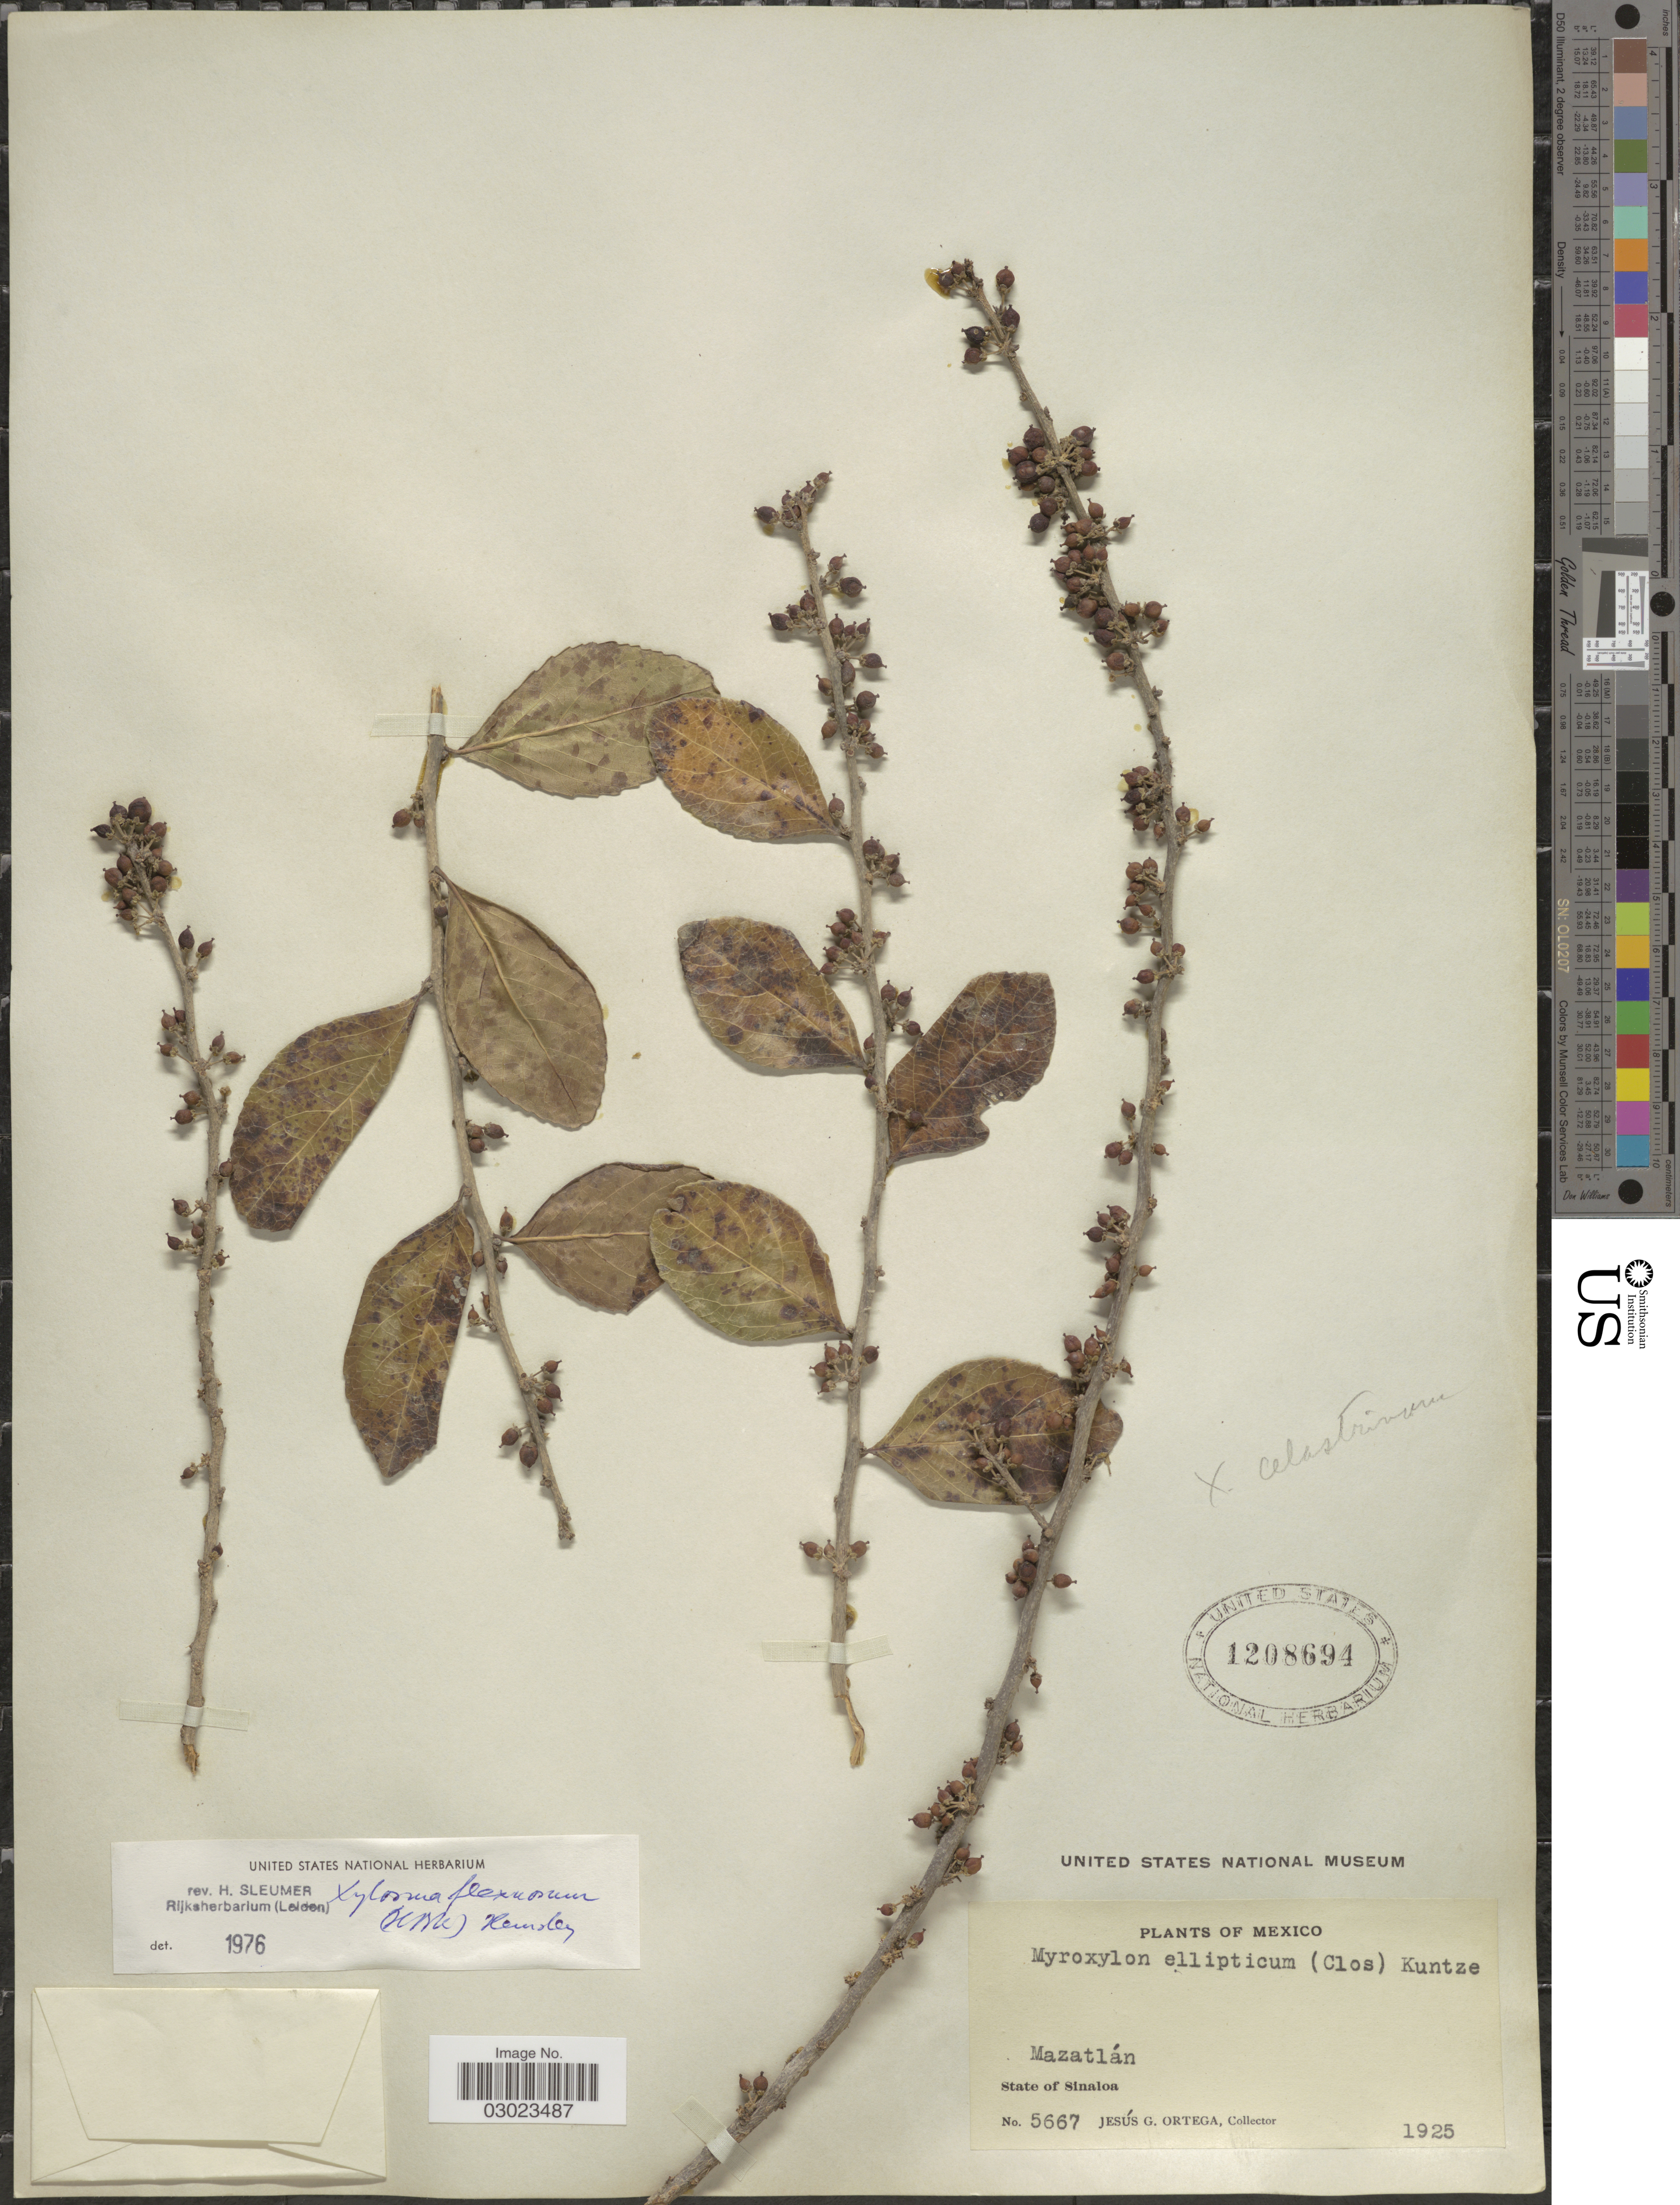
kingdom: Plantae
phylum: Tracheophyta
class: Magnoliopsida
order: Malpighiales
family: Salicaceae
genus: Xylosma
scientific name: Xylosma flexuosa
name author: (Kunth) Hemsl.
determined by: Sleumer, H. O.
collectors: J. Ortega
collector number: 5667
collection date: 1925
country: Mexico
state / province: Sinaloa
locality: Mazatlán, State of Sinaloa.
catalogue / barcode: US 1208694